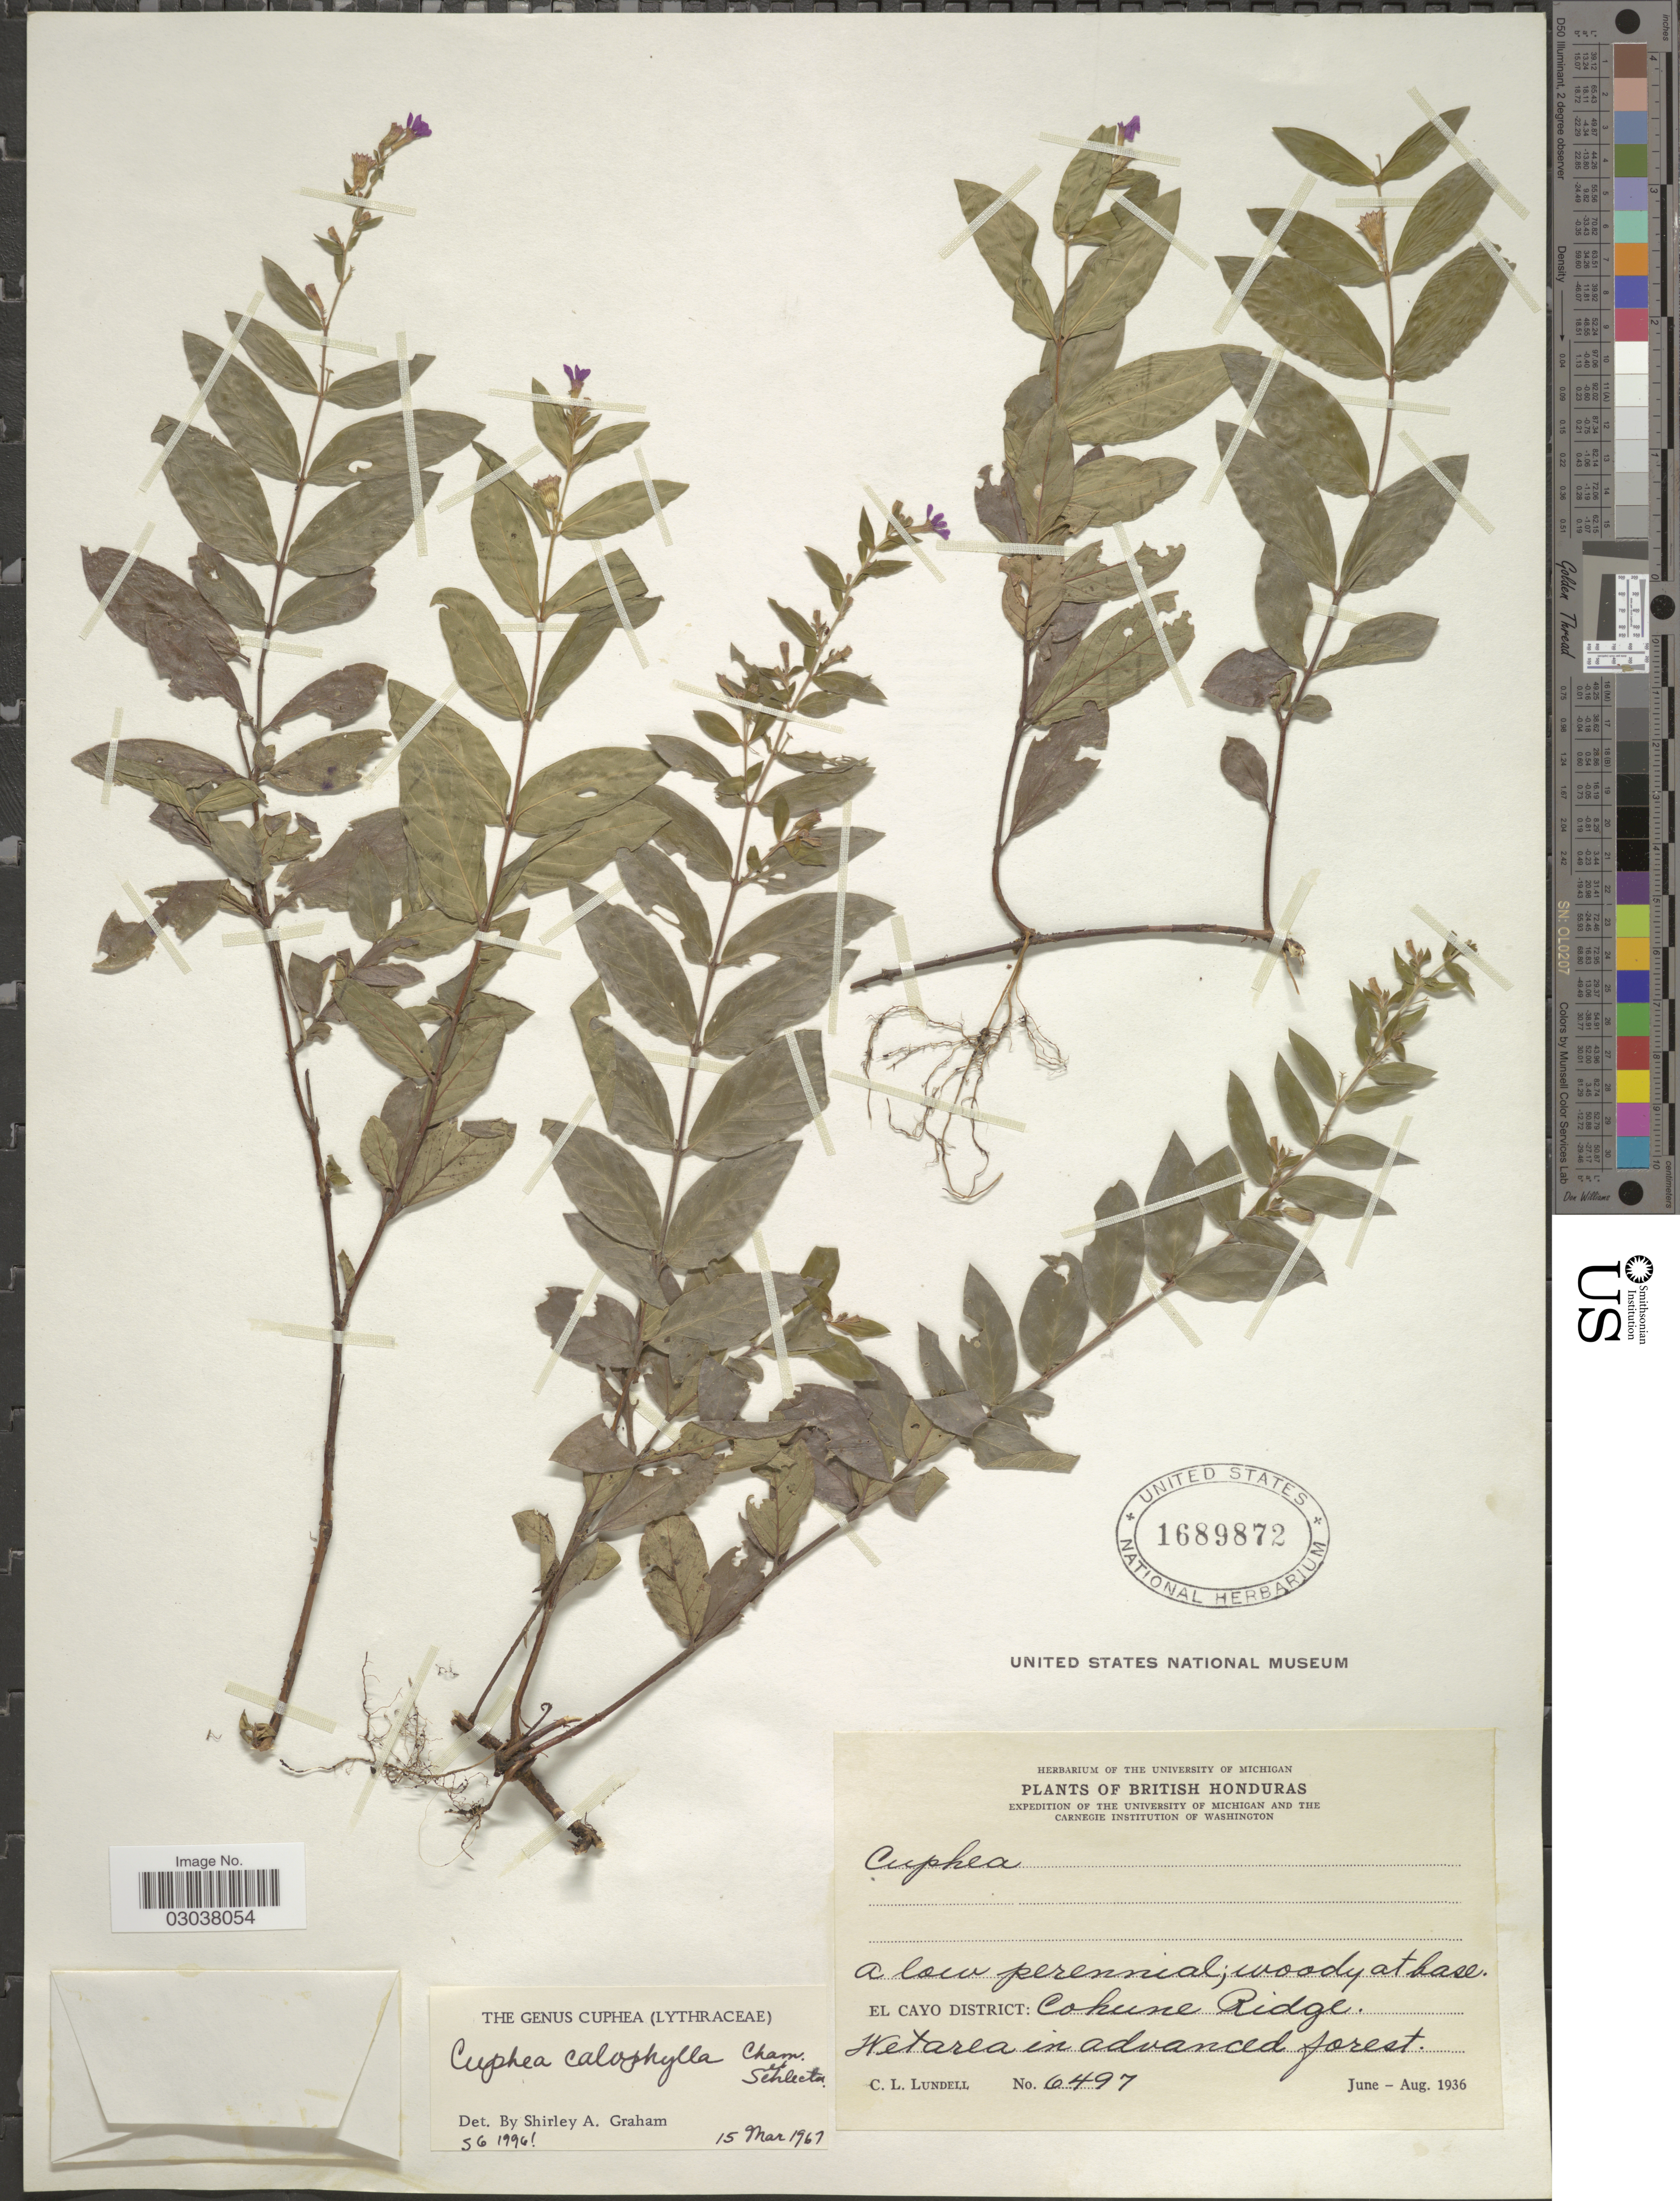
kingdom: Plantae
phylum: Tracheophyta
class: Magnoliopsida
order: Myrtales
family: Lythraceae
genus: Cuphea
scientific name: Cuphea calophylla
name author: Cham. & Schltdl.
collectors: C. L. Lundell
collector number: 6497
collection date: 1936-06/1936-08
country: Belize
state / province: Cayo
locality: British Honduras. El Cayo District: Cohune Ridge.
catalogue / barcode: US 1689872